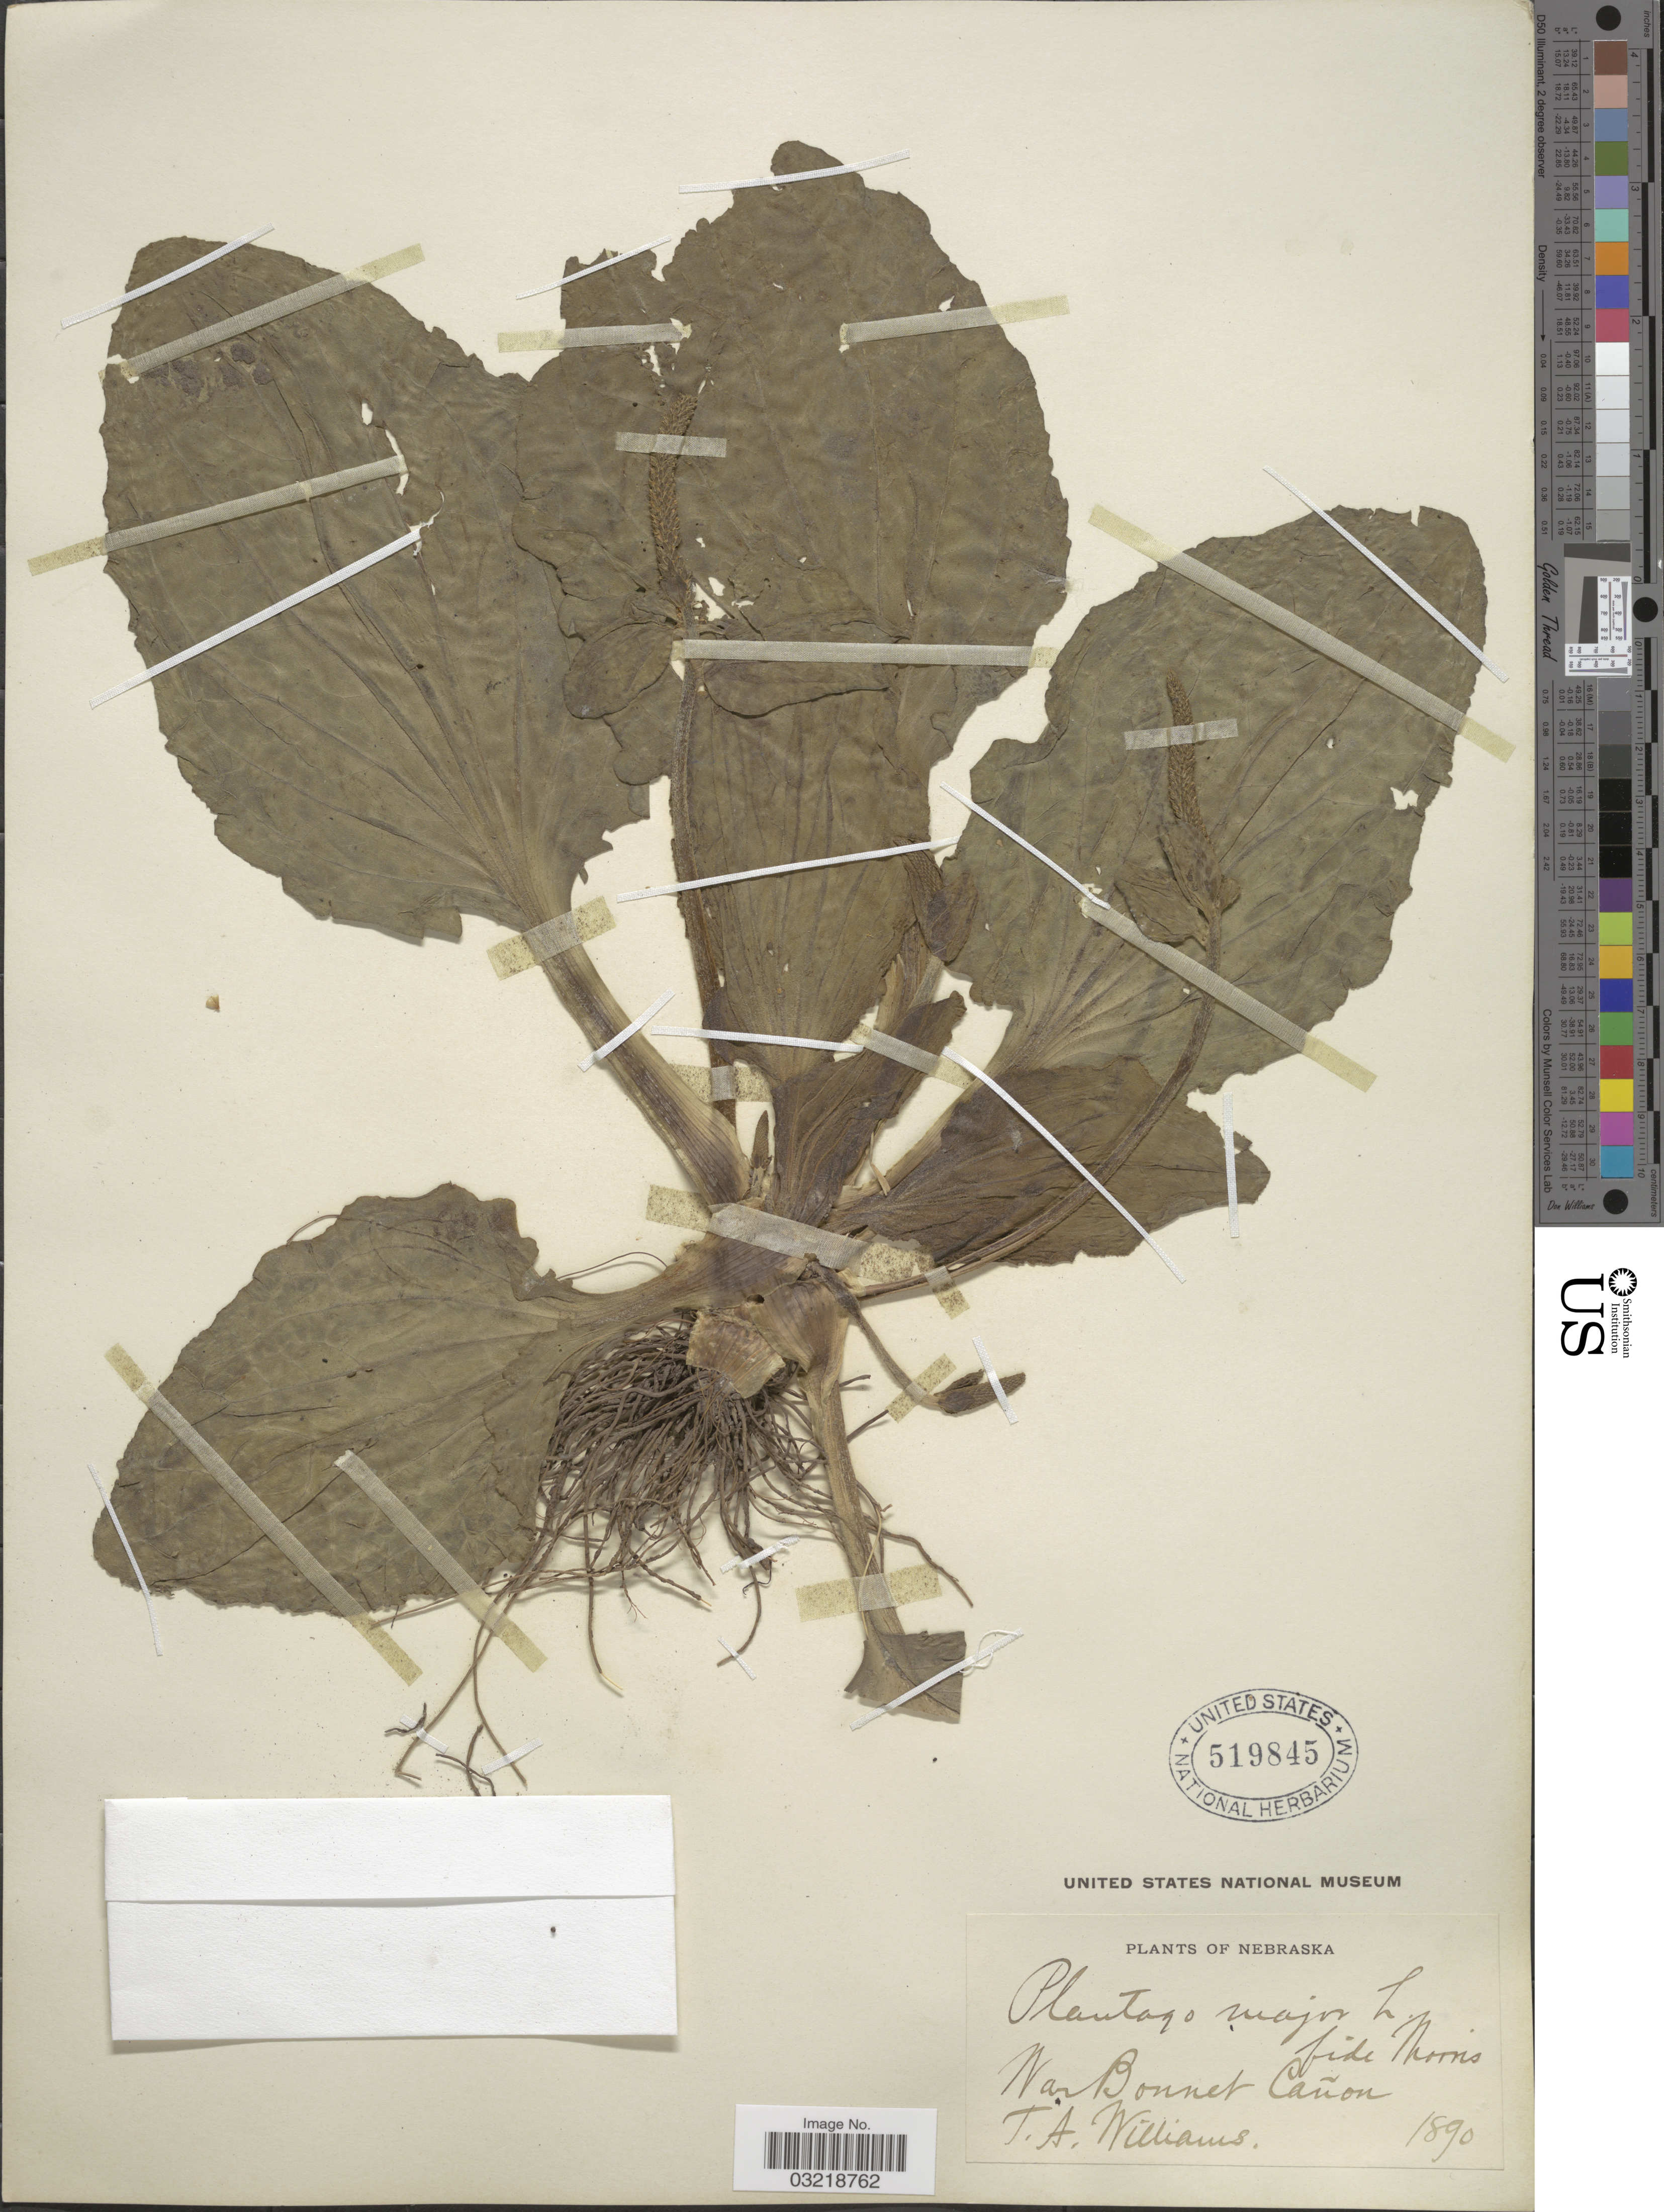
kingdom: Plantae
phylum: Tracheophyta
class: Magnoliopsida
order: Lamiales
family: Plantaginaceae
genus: Plantago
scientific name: Plantago major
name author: L.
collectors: T. Williams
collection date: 1890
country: United States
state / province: Nebraska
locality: War Bonnet Cañon.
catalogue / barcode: US 519845